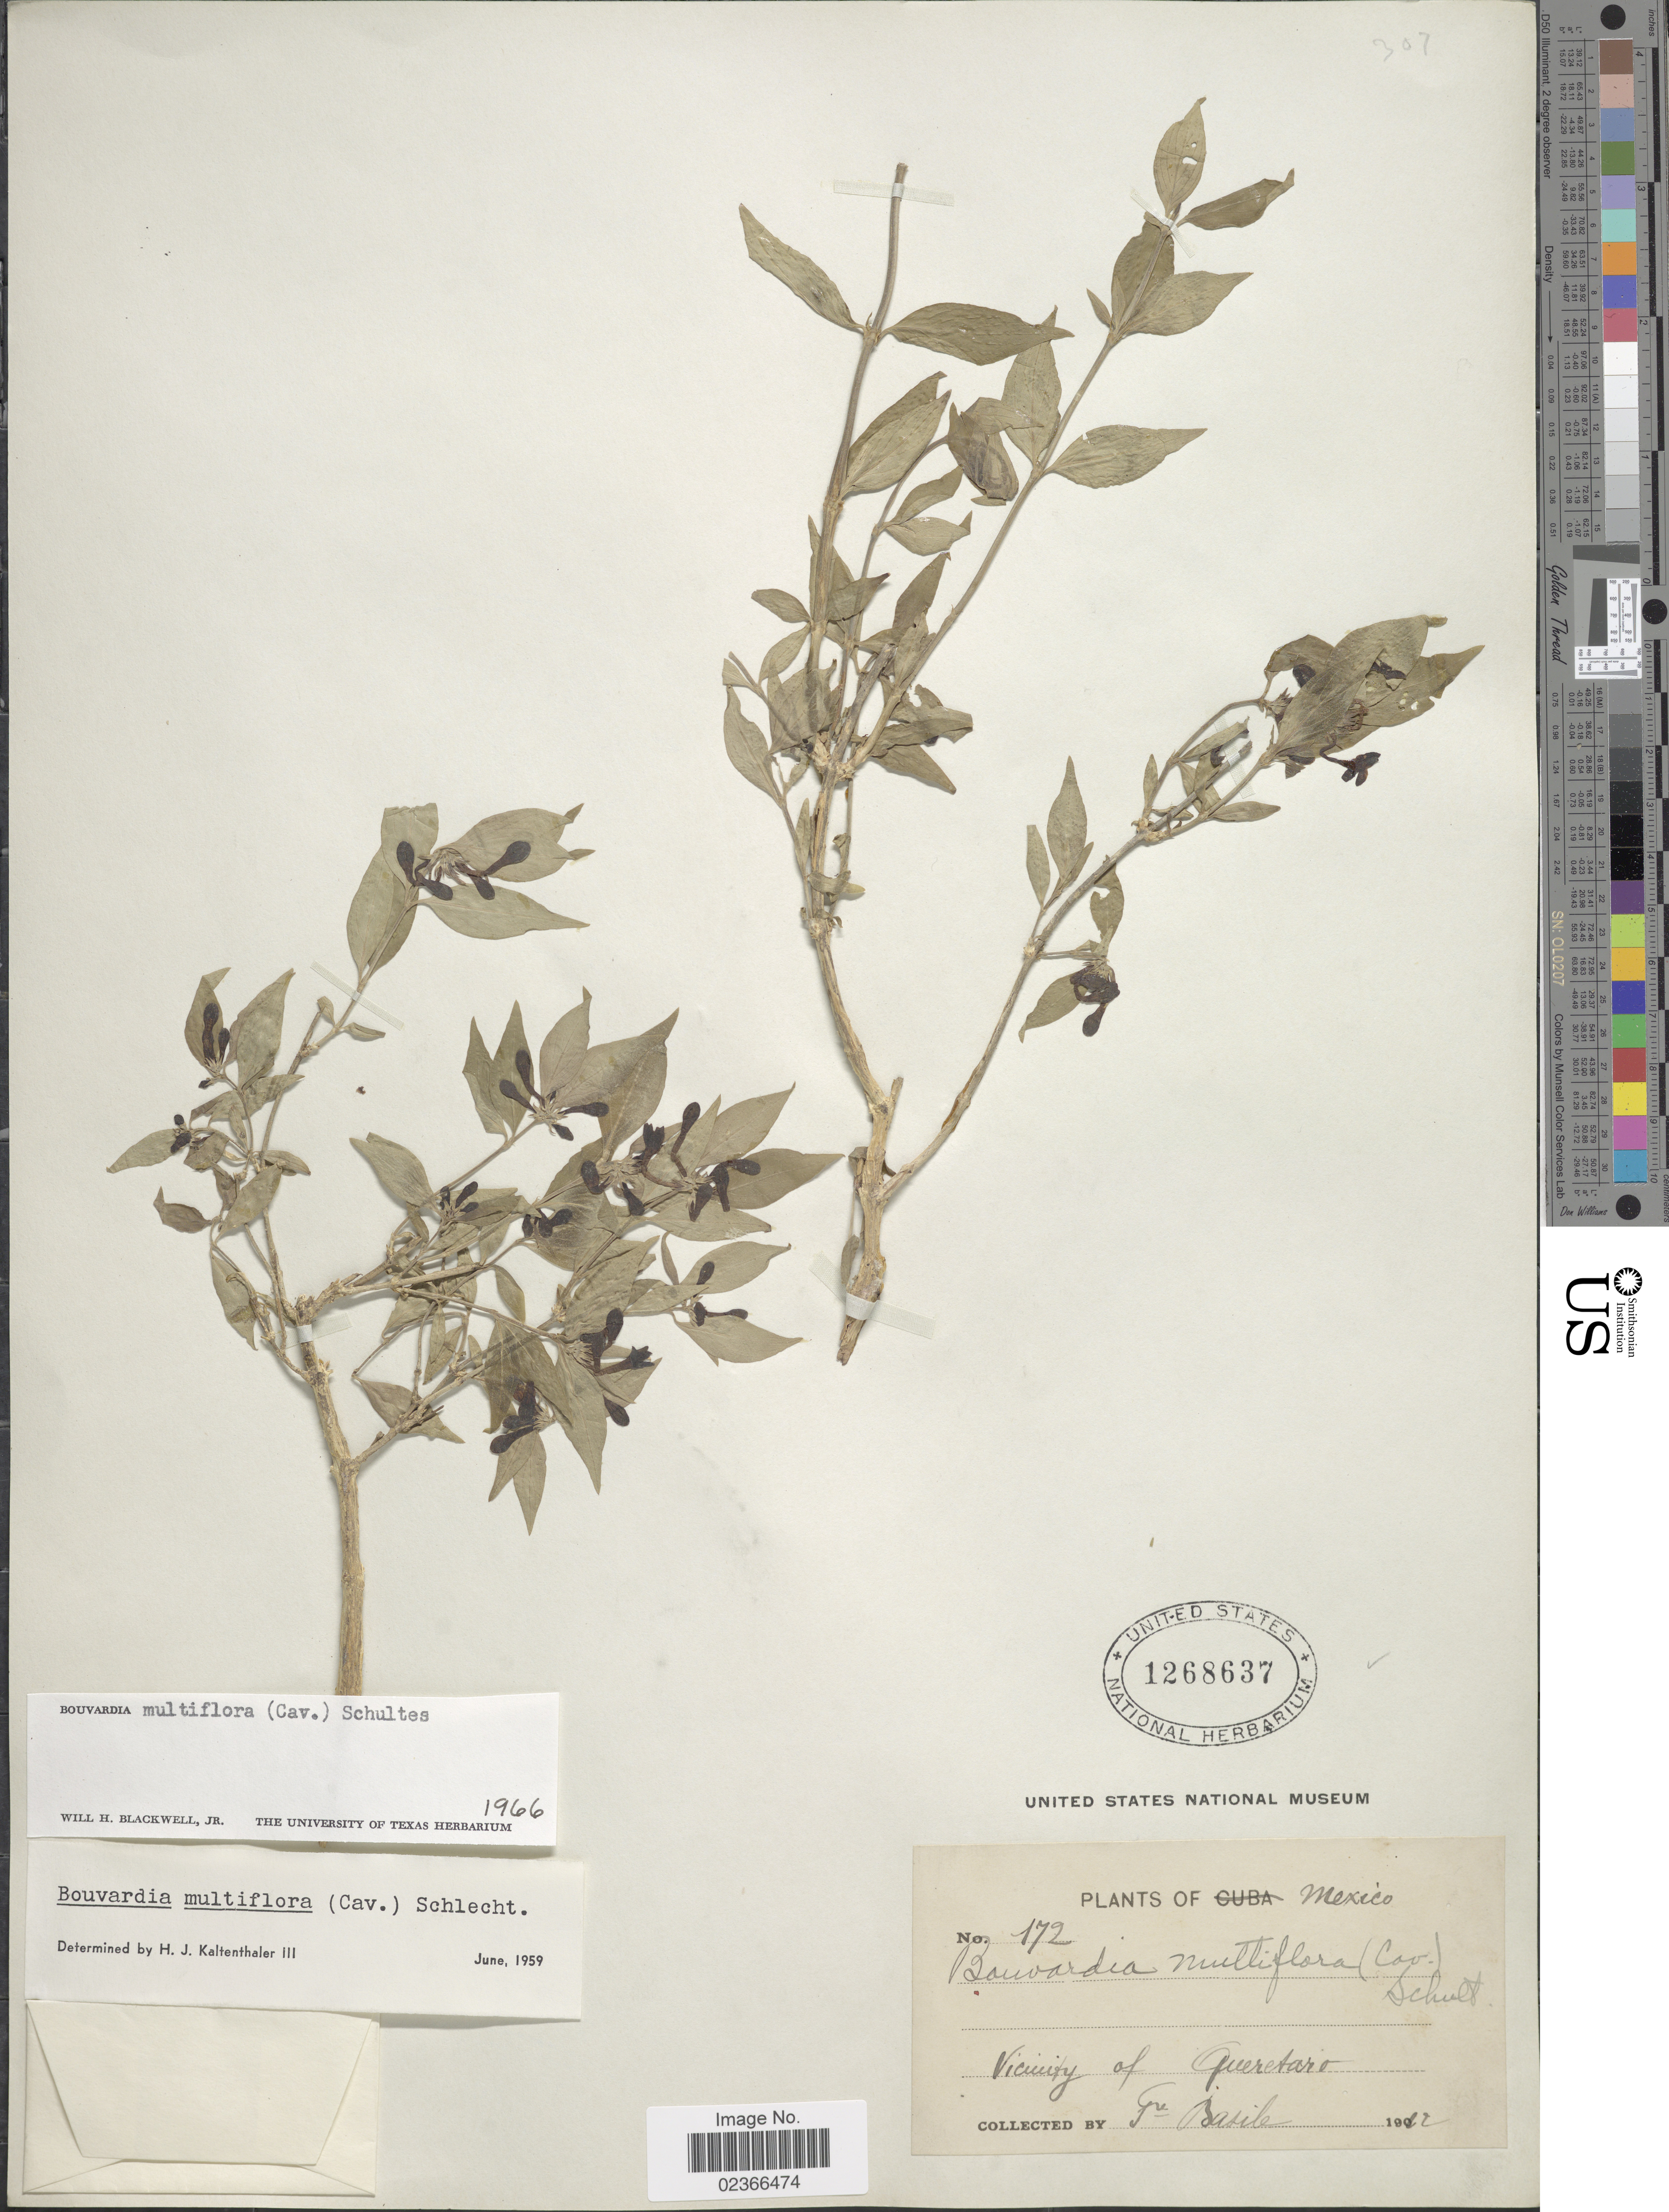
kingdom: Plantae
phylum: Tracheophyta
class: Magnoliopsida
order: Gentianales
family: Rubiaceae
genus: Bouvardia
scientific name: Bouvardia multiflora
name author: (Cav.) Schult.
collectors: Bro. Basile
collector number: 172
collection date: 1912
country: Mexico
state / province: Querétaro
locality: Vicinity of Queretaro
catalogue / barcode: US 1268637